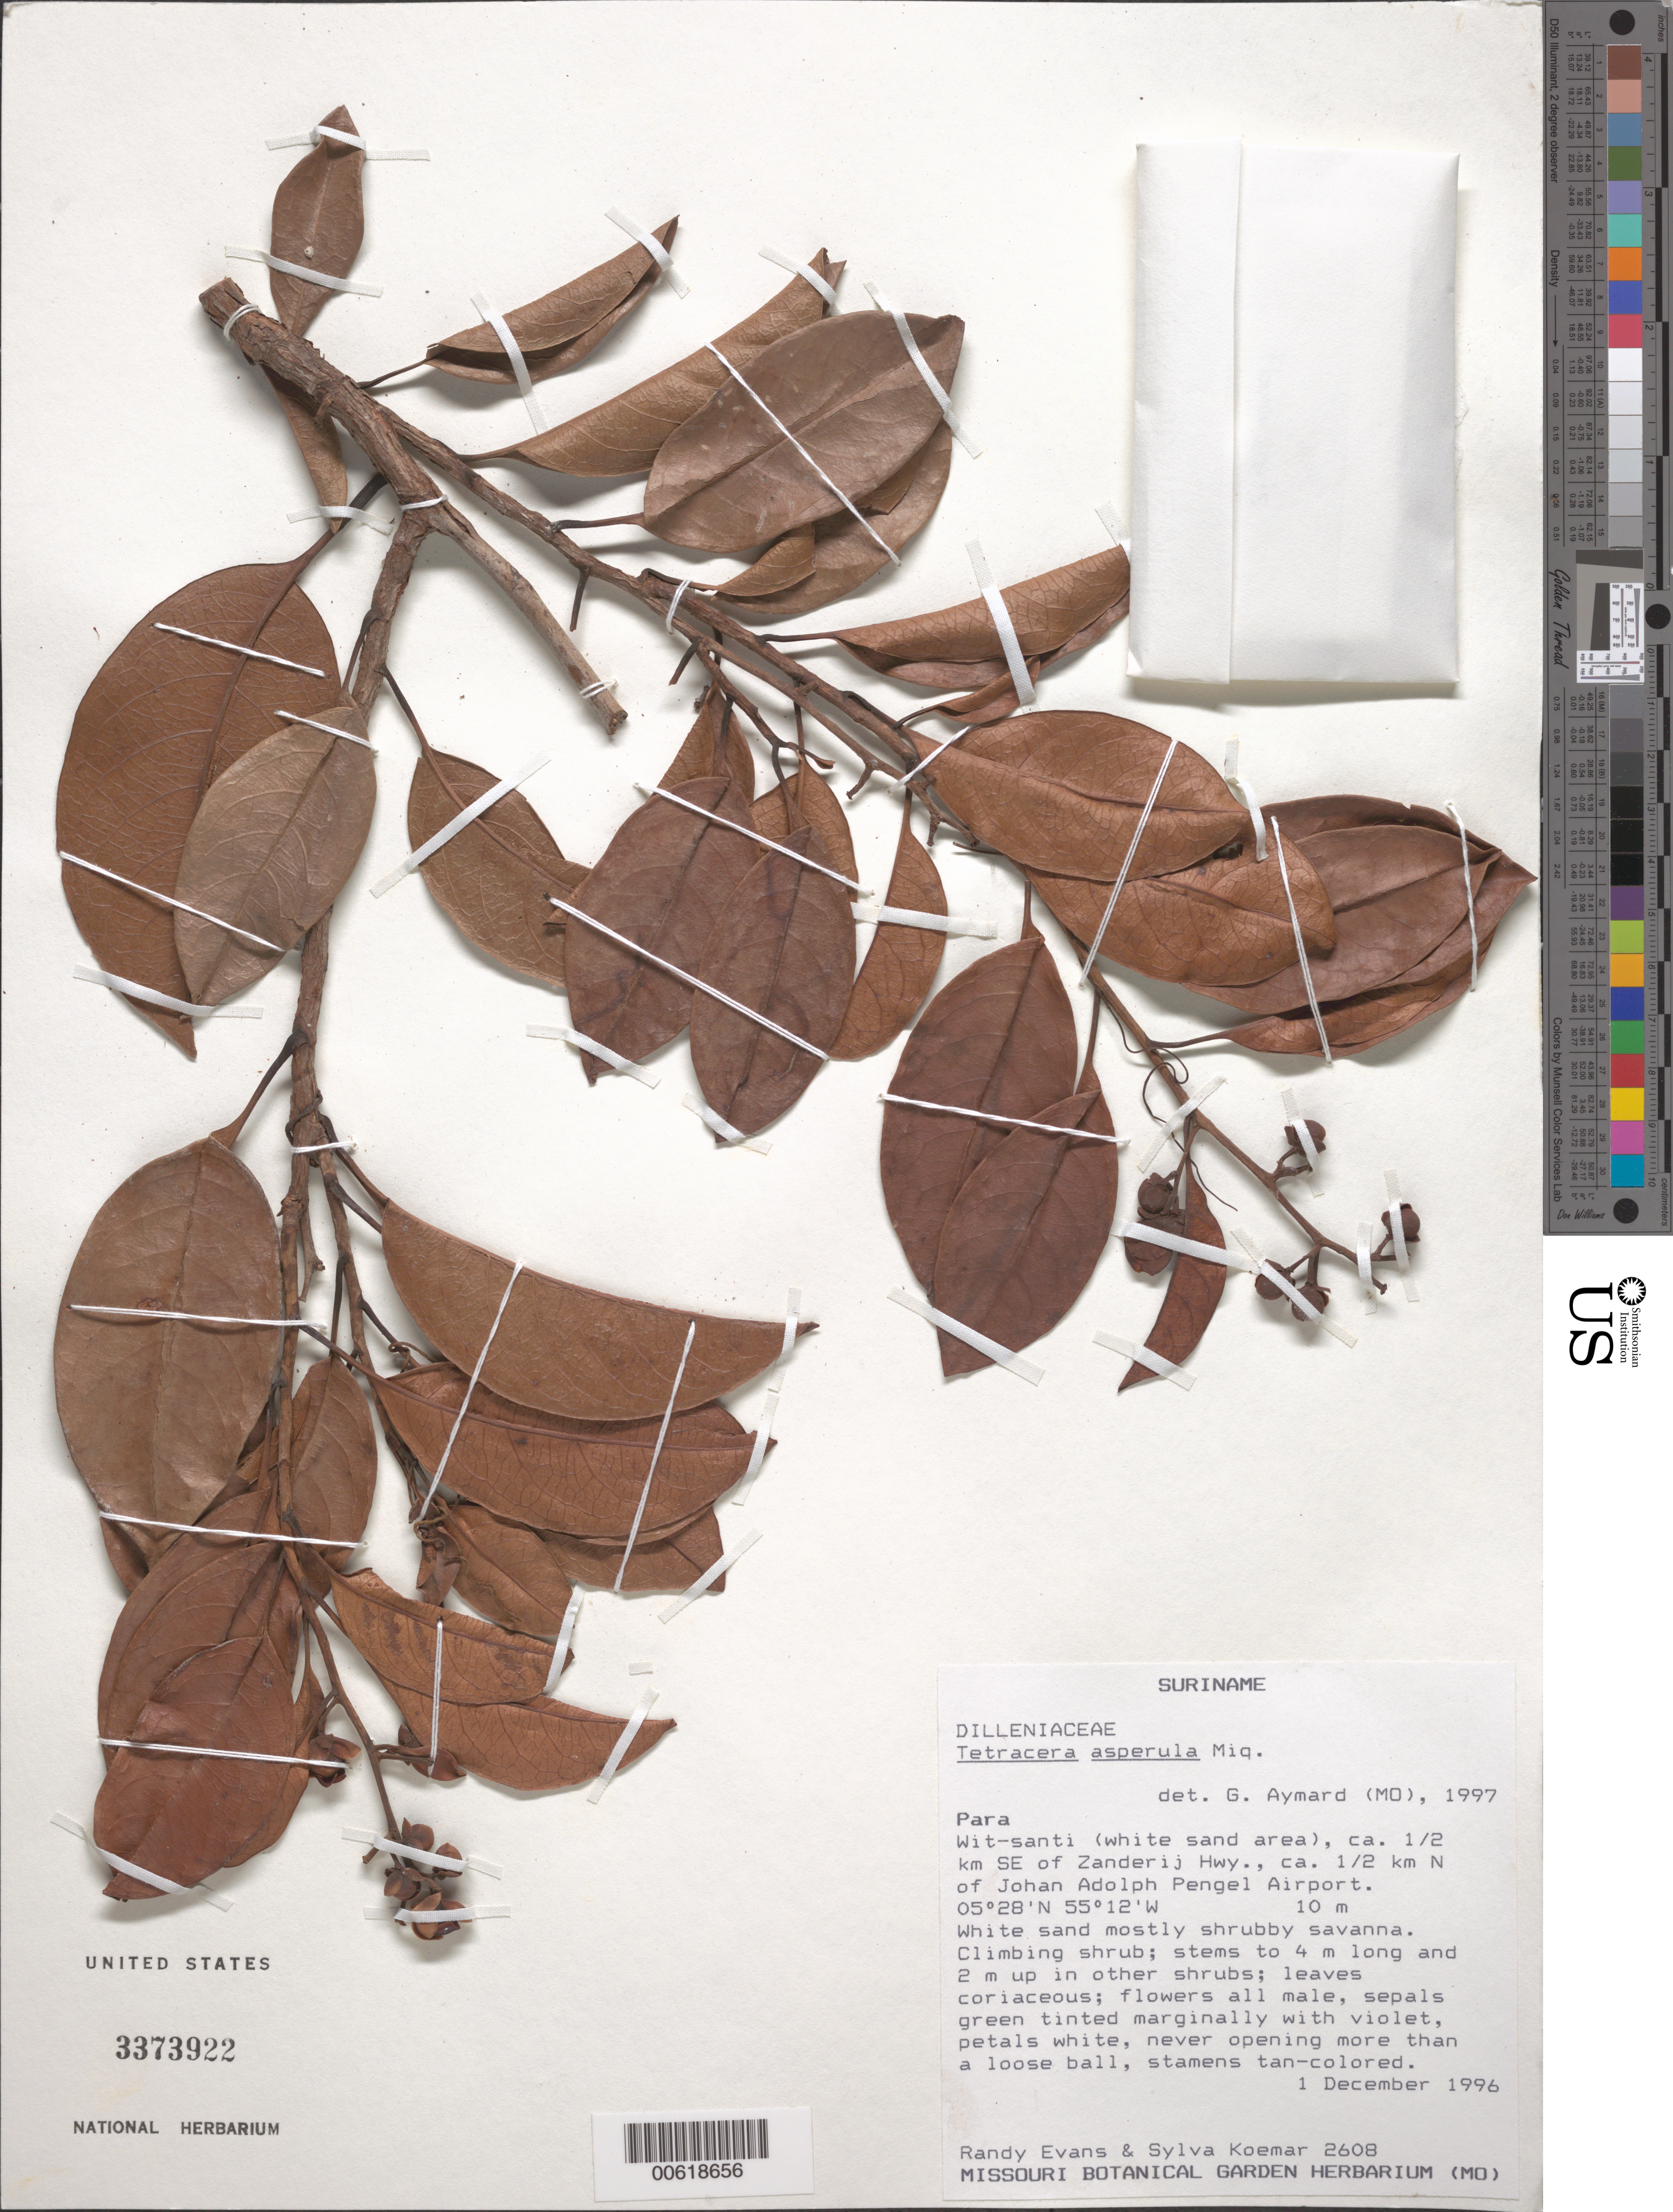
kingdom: Plantae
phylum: Tracheophyta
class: Magnoliopsida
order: Dilleniales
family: Dilleniaceae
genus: Tetracera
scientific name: Tetracera asperula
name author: Miq.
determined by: Aymard C., G. A., (PORT), Univ. Nac. Exp. de los Llanos Ezequiel Zamora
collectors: R. Evans & S. Koemar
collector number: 2608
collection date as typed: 1-Dec-96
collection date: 1996-12-01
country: Suriname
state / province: Para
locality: Wit-santi, 0.5 km SE of Zanderij Hwy., 0.5 km N of Johan Adolph Pengel Airport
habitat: White sand mostly scrub savanna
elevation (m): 10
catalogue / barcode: US 3373922